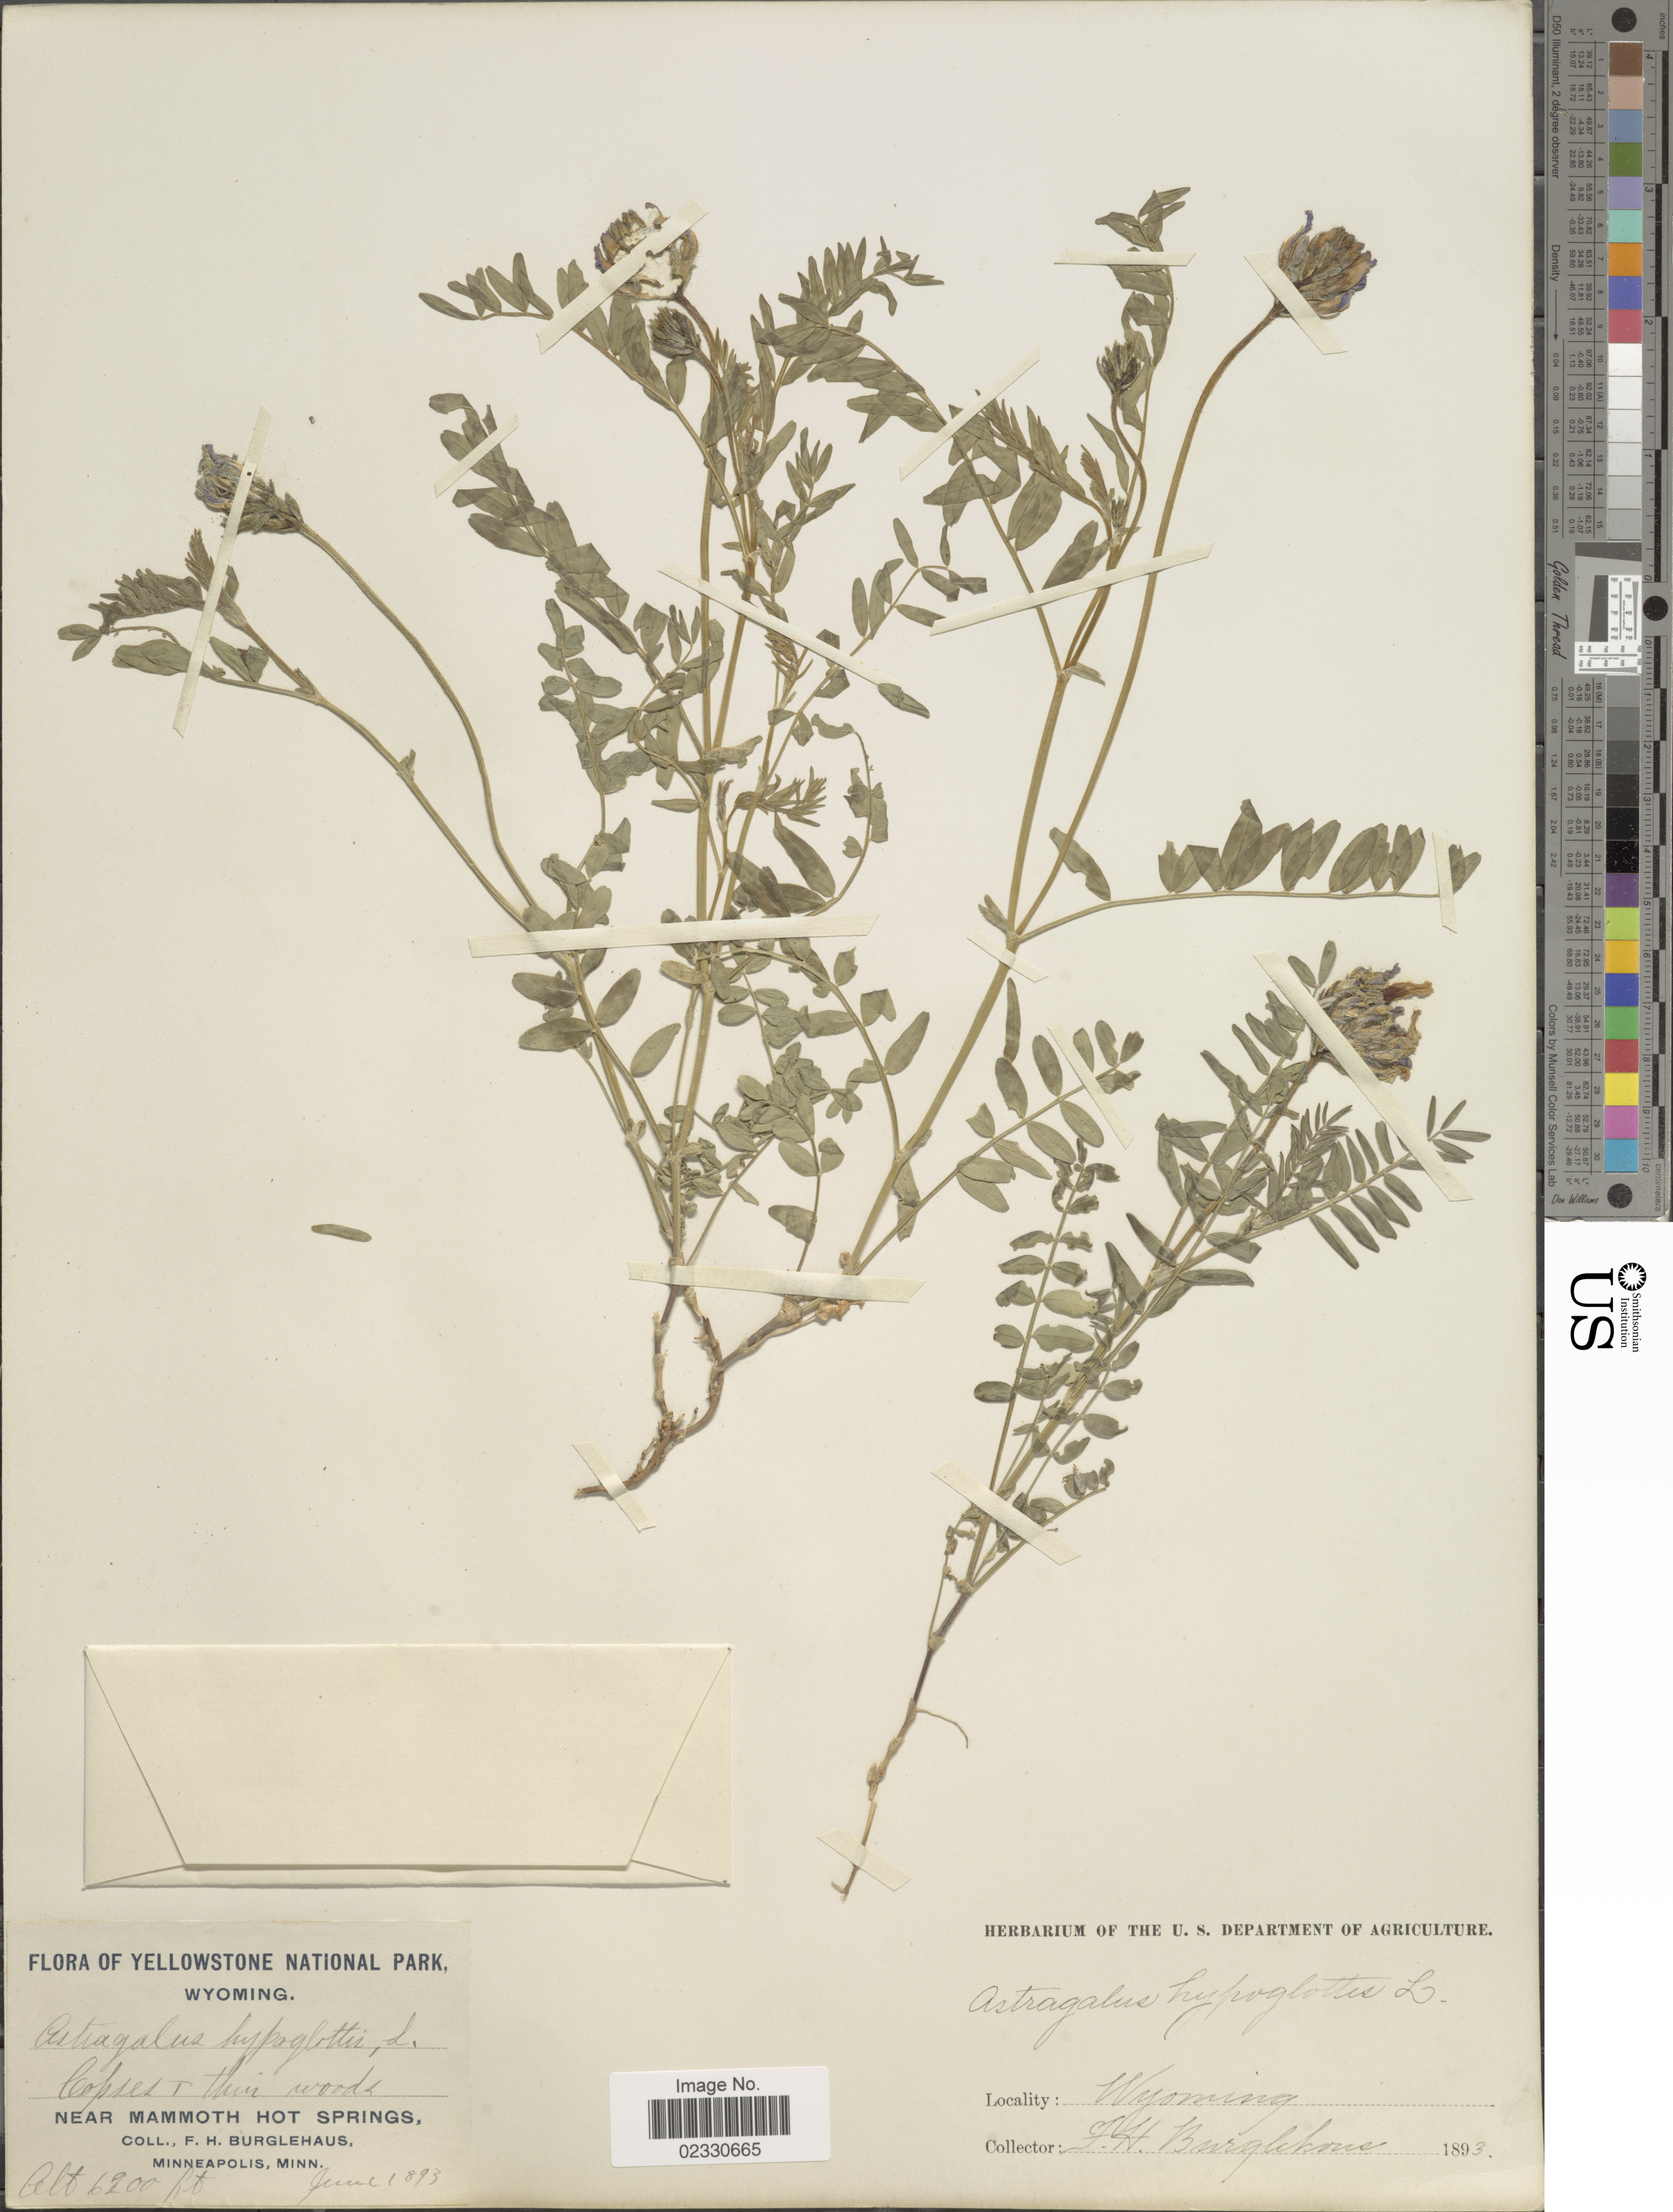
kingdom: Plantae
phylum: Tracheophyta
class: Magnoliopsida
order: Fabales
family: Fabaceae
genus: Astragalus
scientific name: Astragalus dasyglottis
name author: DC.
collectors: F. Burglehaus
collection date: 1893-06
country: United States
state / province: Wyoming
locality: Near Mammoth Hot Springs, Yellowstone National Park.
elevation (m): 1890